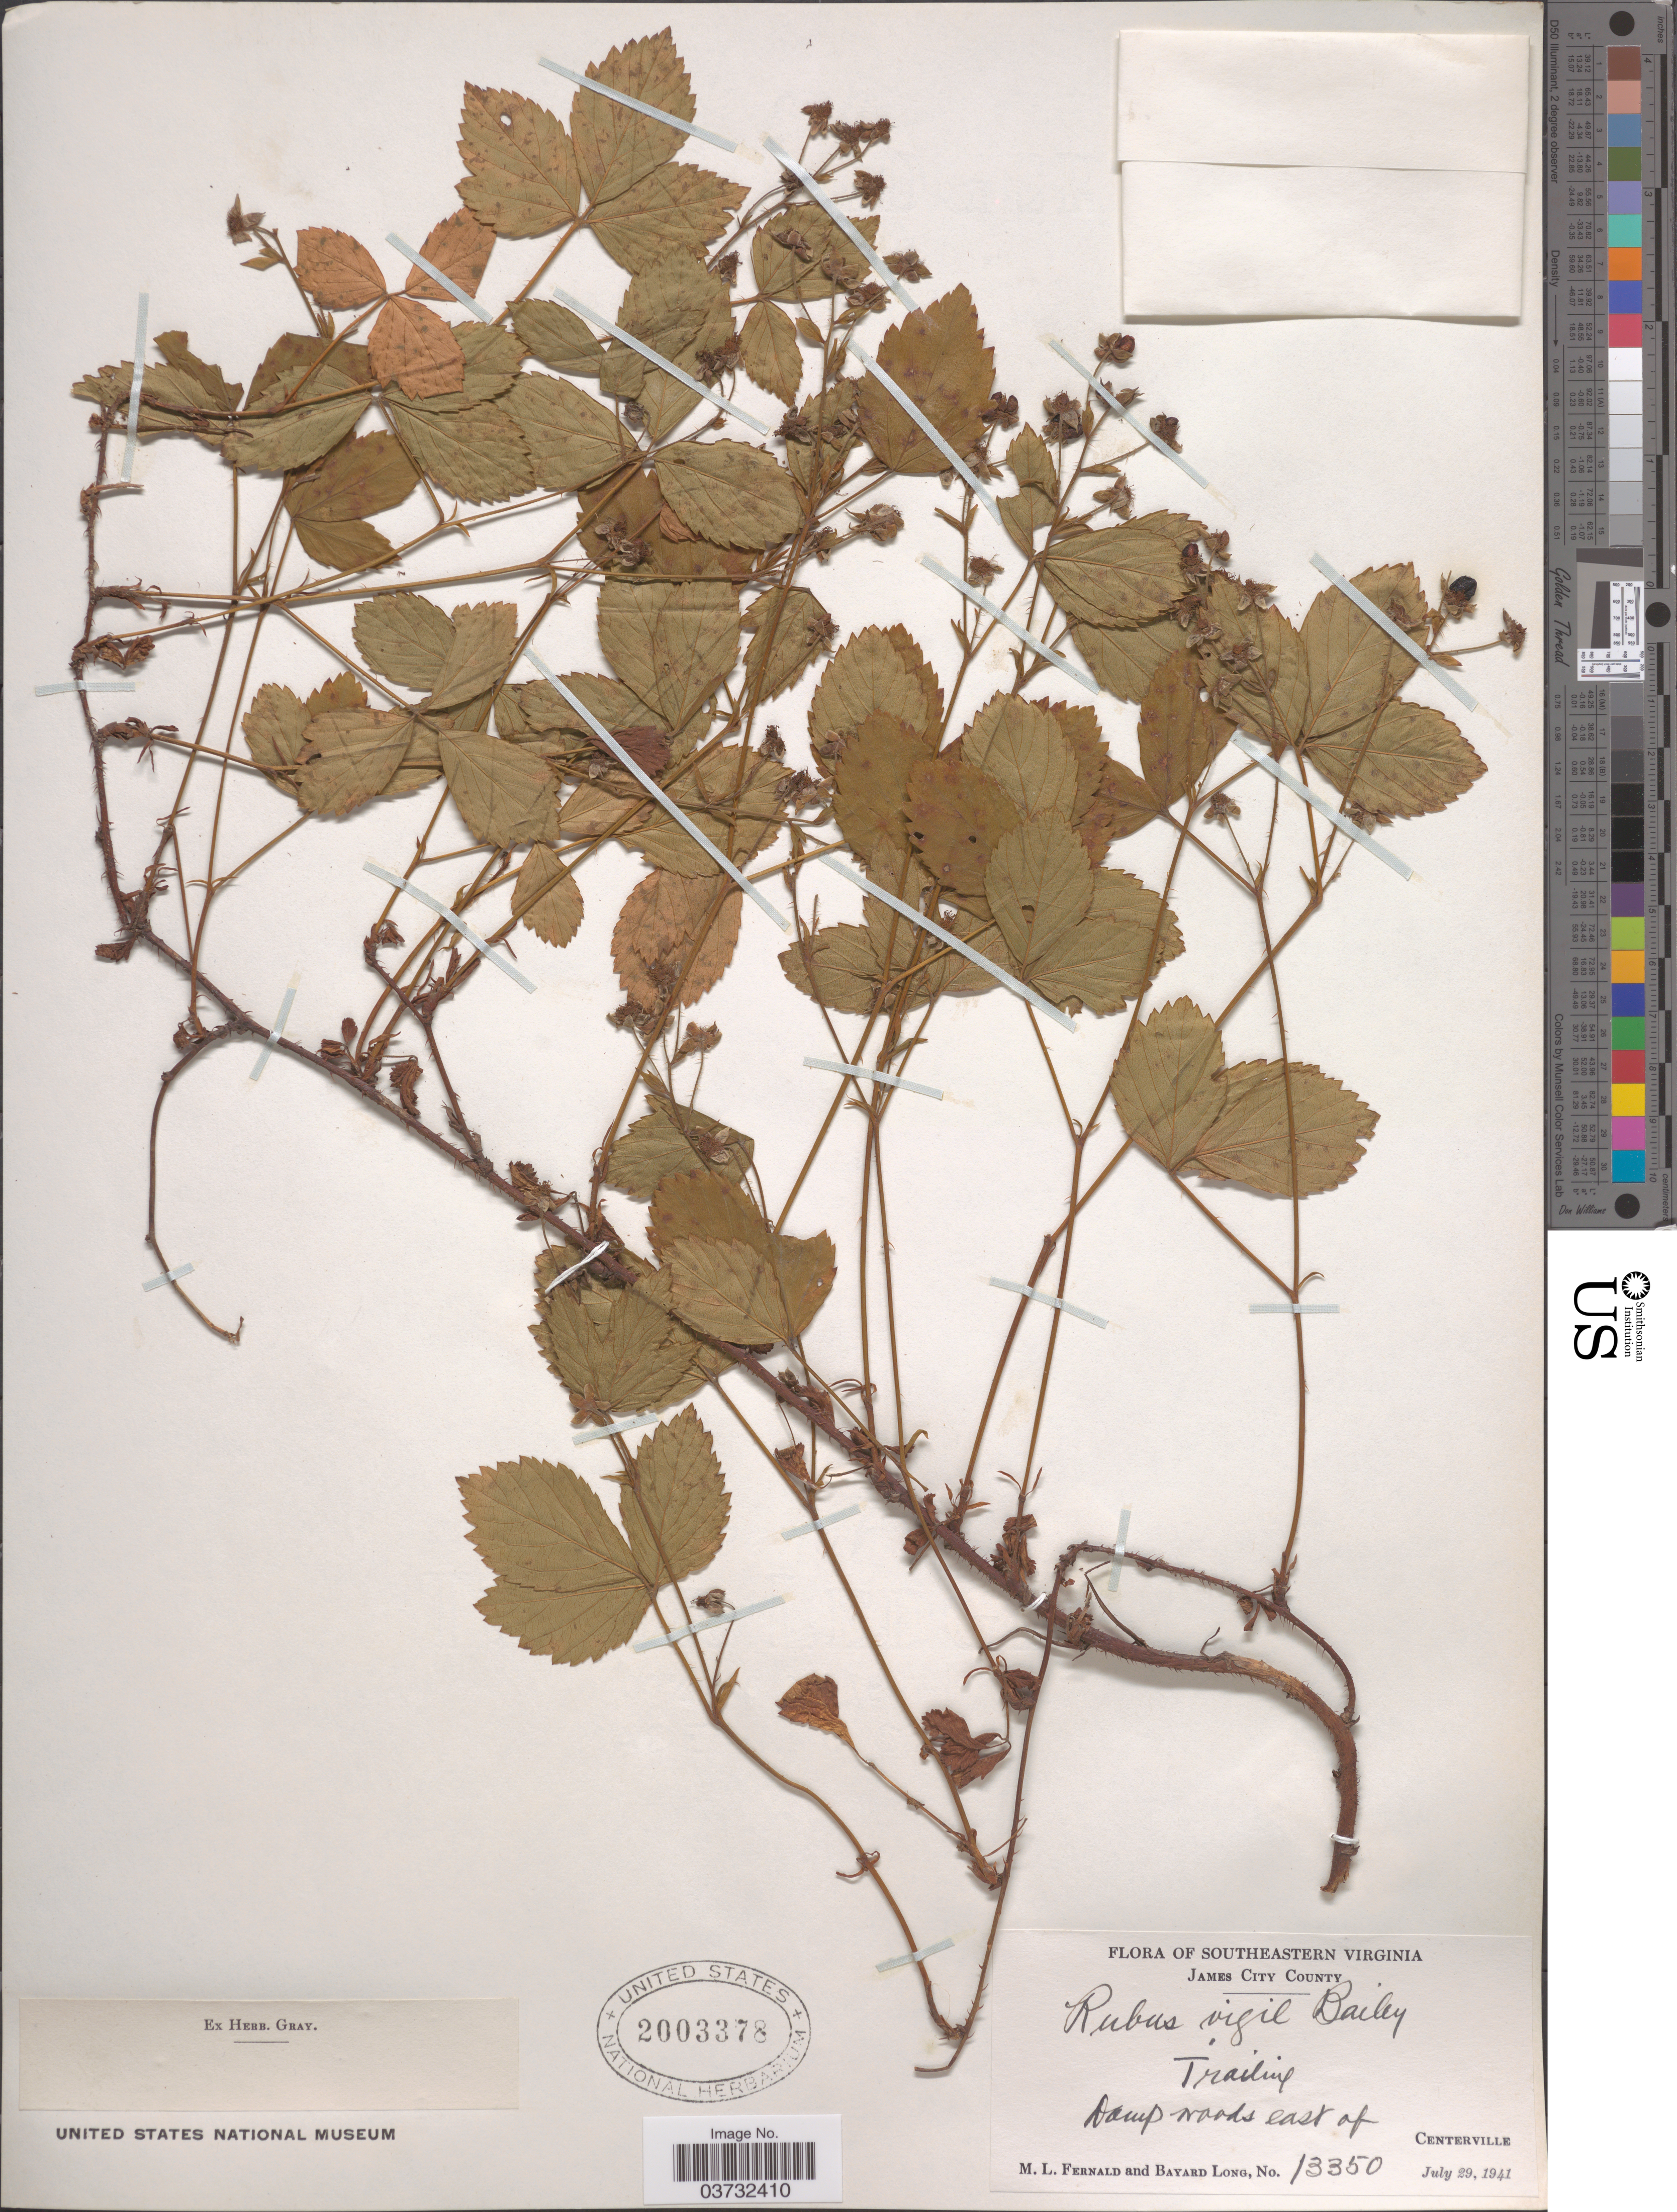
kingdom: Plantae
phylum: Tracheophyta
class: Magnoliopsida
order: Rosales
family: Rosaceae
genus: Rubus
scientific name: Rubus vigil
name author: L.H. Bailey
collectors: M. L. Fernald & B. Long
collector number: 13350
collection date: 1941-07-29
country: United States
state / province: Virginia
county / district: James City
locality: Southeastern Virginia. James City County. Trailing. East of Centerville.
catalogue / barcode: US 2003378